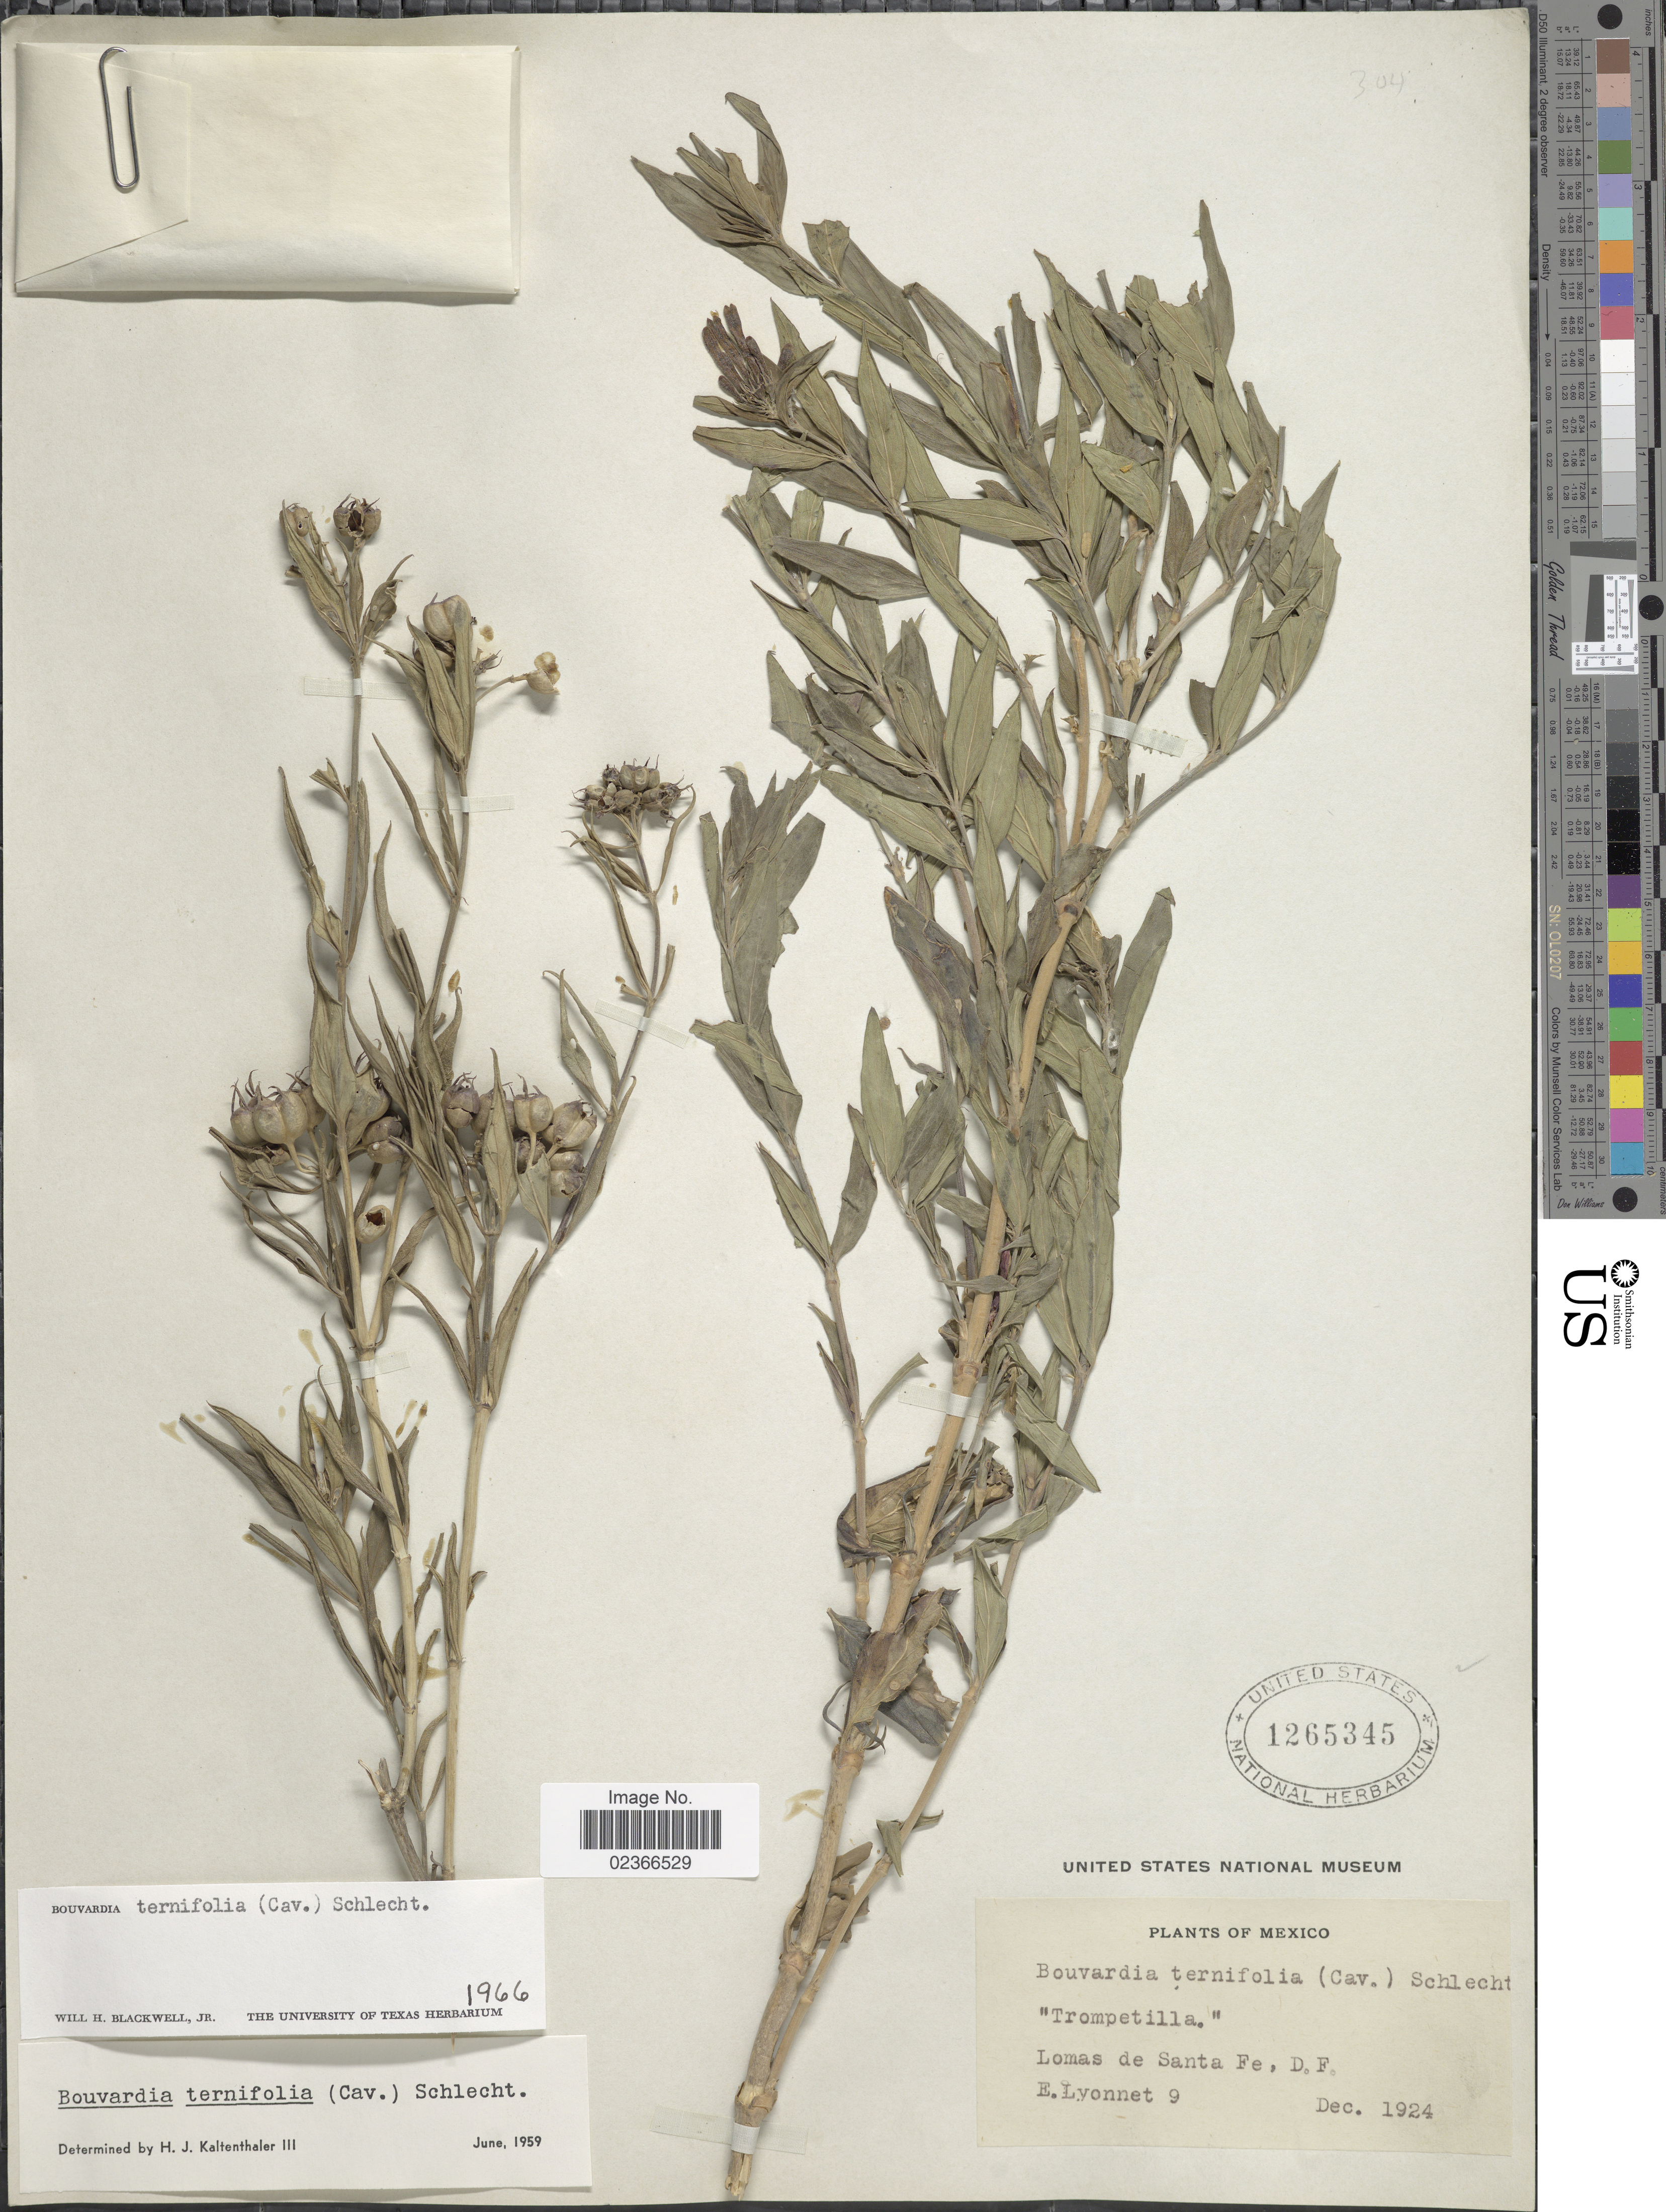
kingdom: Plantae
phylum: Tracheophyta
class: Magnoliopsida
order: Gentianales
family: Rubiaceae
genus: Bouvardia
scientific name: Bouvardia ternifolia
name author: (Cav.) Schltdl.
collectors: E. Lyonnet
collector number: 9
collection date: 1924-12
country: Mexico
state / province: Distrito Federal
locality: Lomas de Santa Fe, D.F.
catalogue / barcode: US 1265345